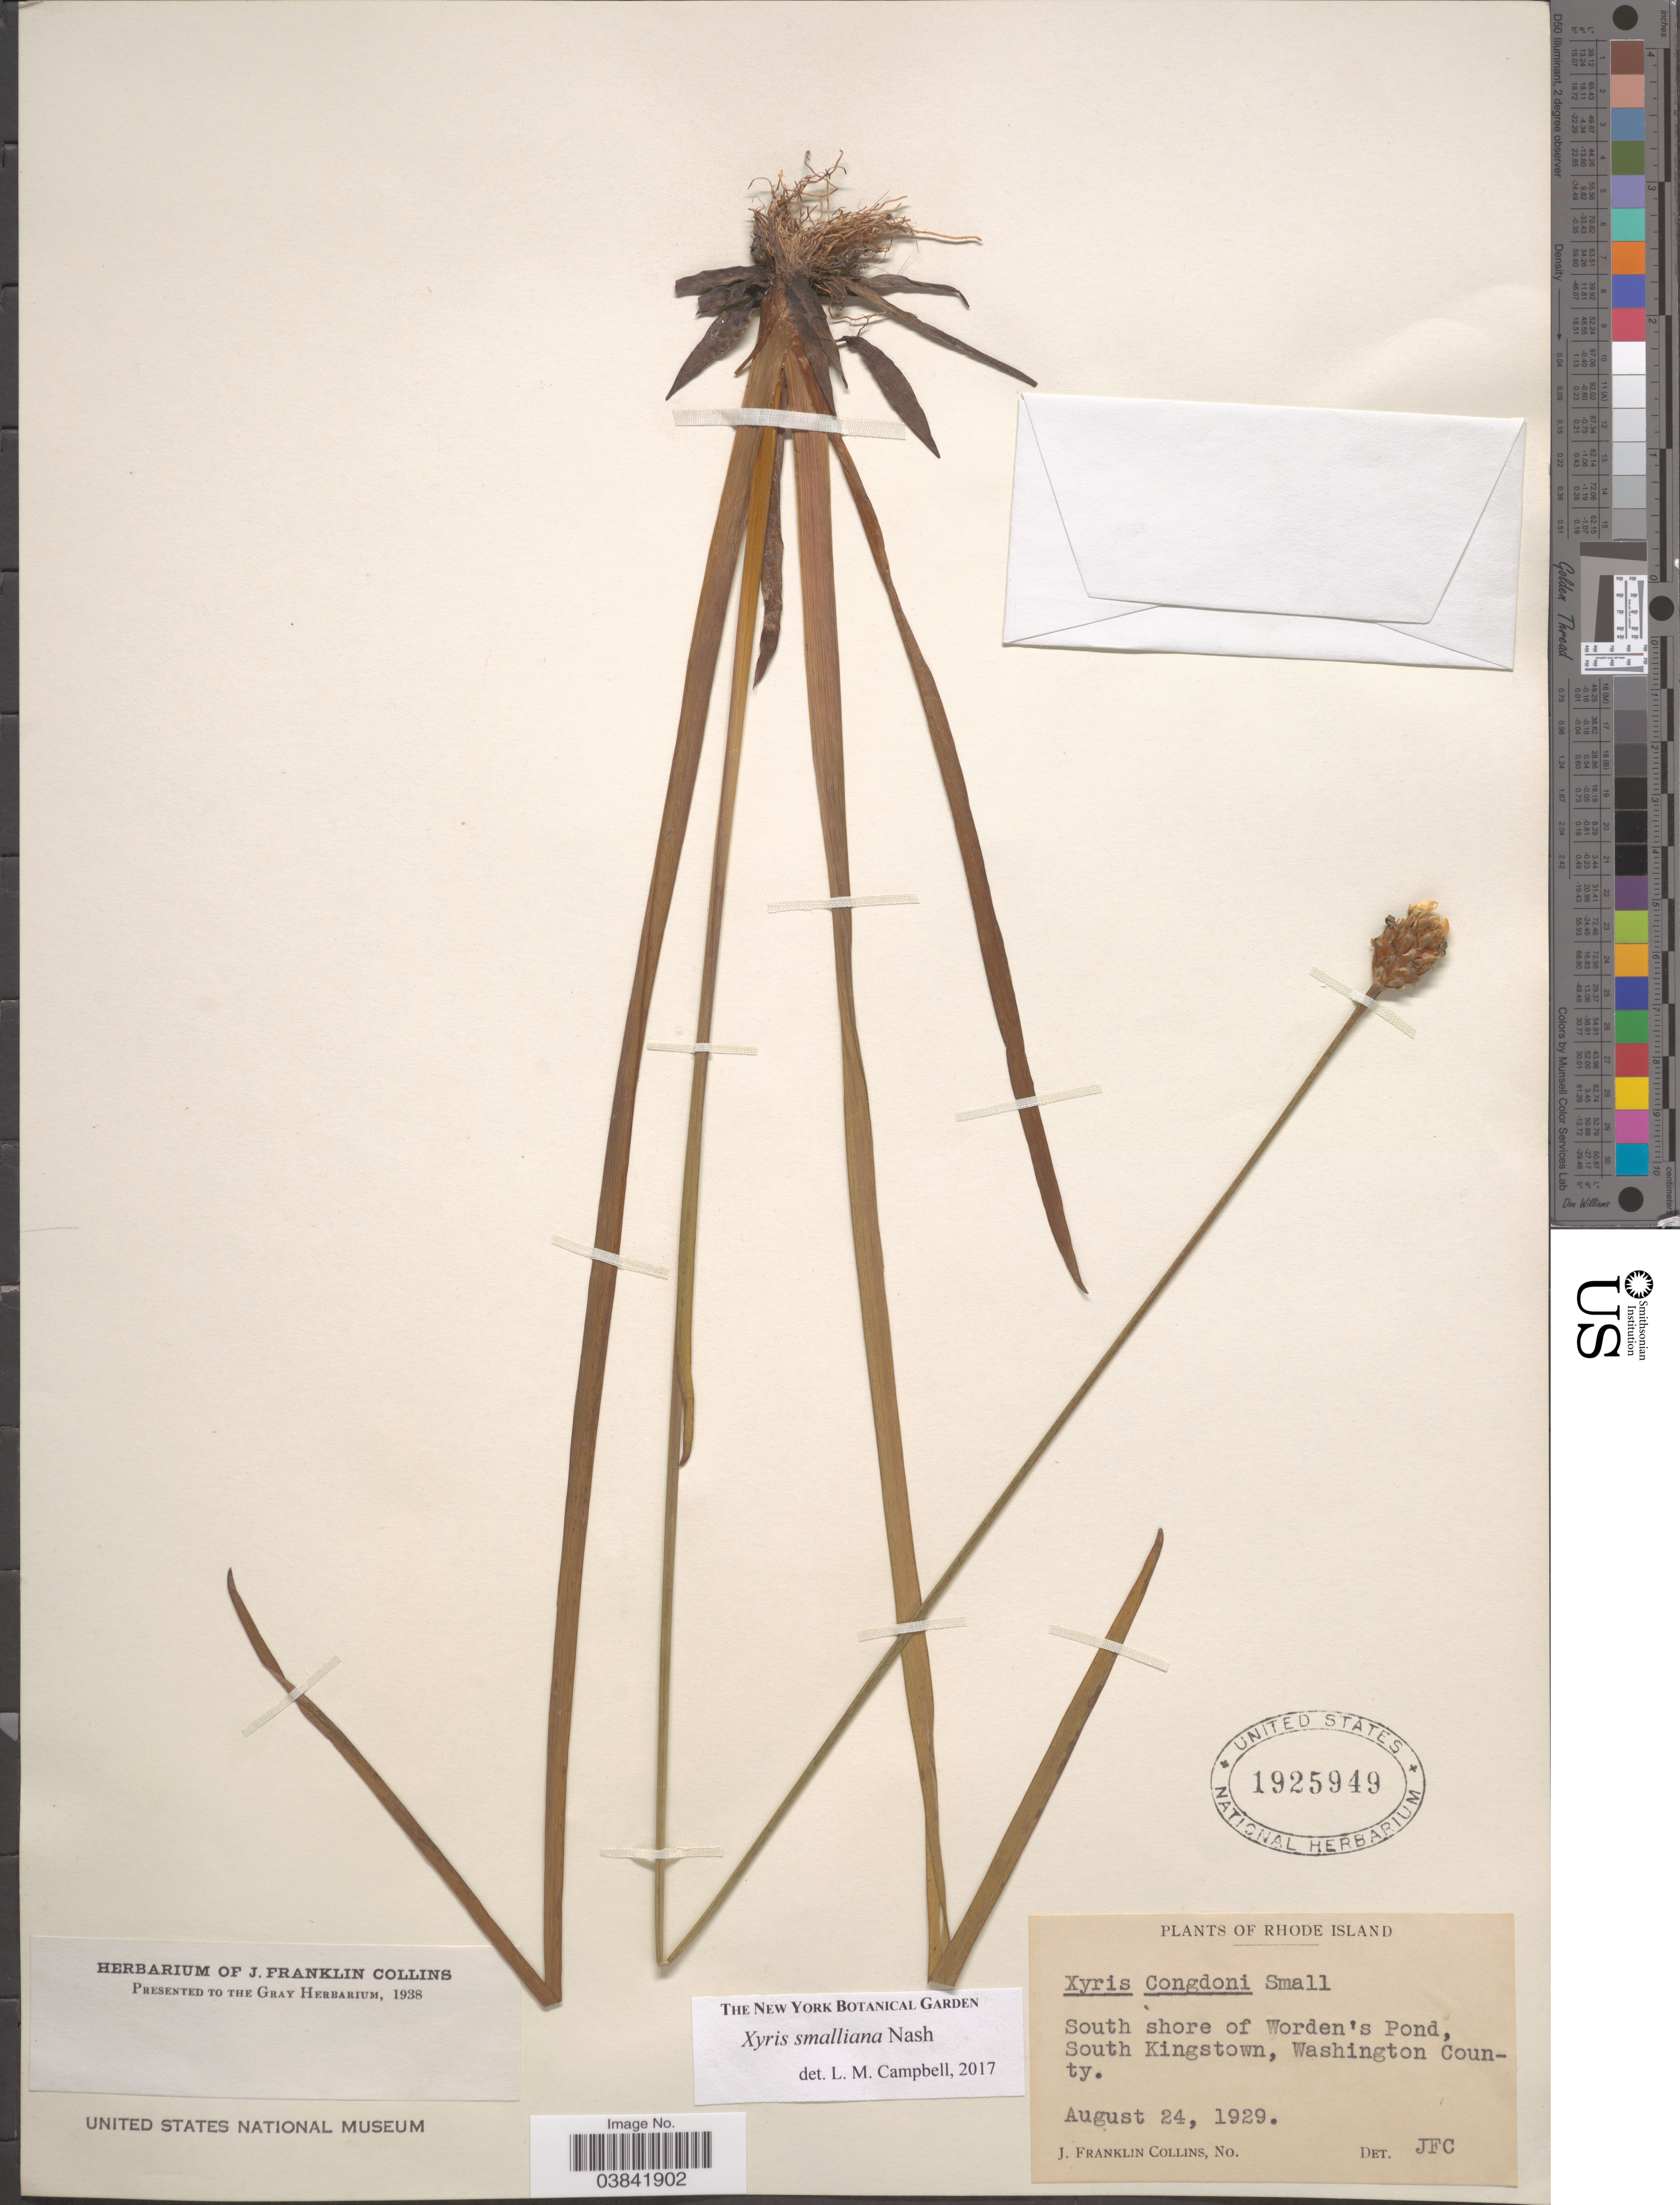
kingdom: Plantae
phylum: Tracheophyta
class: Liliopsida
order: Poales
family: Xyridaceae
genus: Xyris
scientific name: Xyris smalliana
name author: Nash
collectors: J. Collins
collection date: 1929-08-24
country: United States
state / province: Rhode Island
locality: South shore of Worden's Pond, South Kingstown, Washington County.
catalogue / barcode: US 1925949